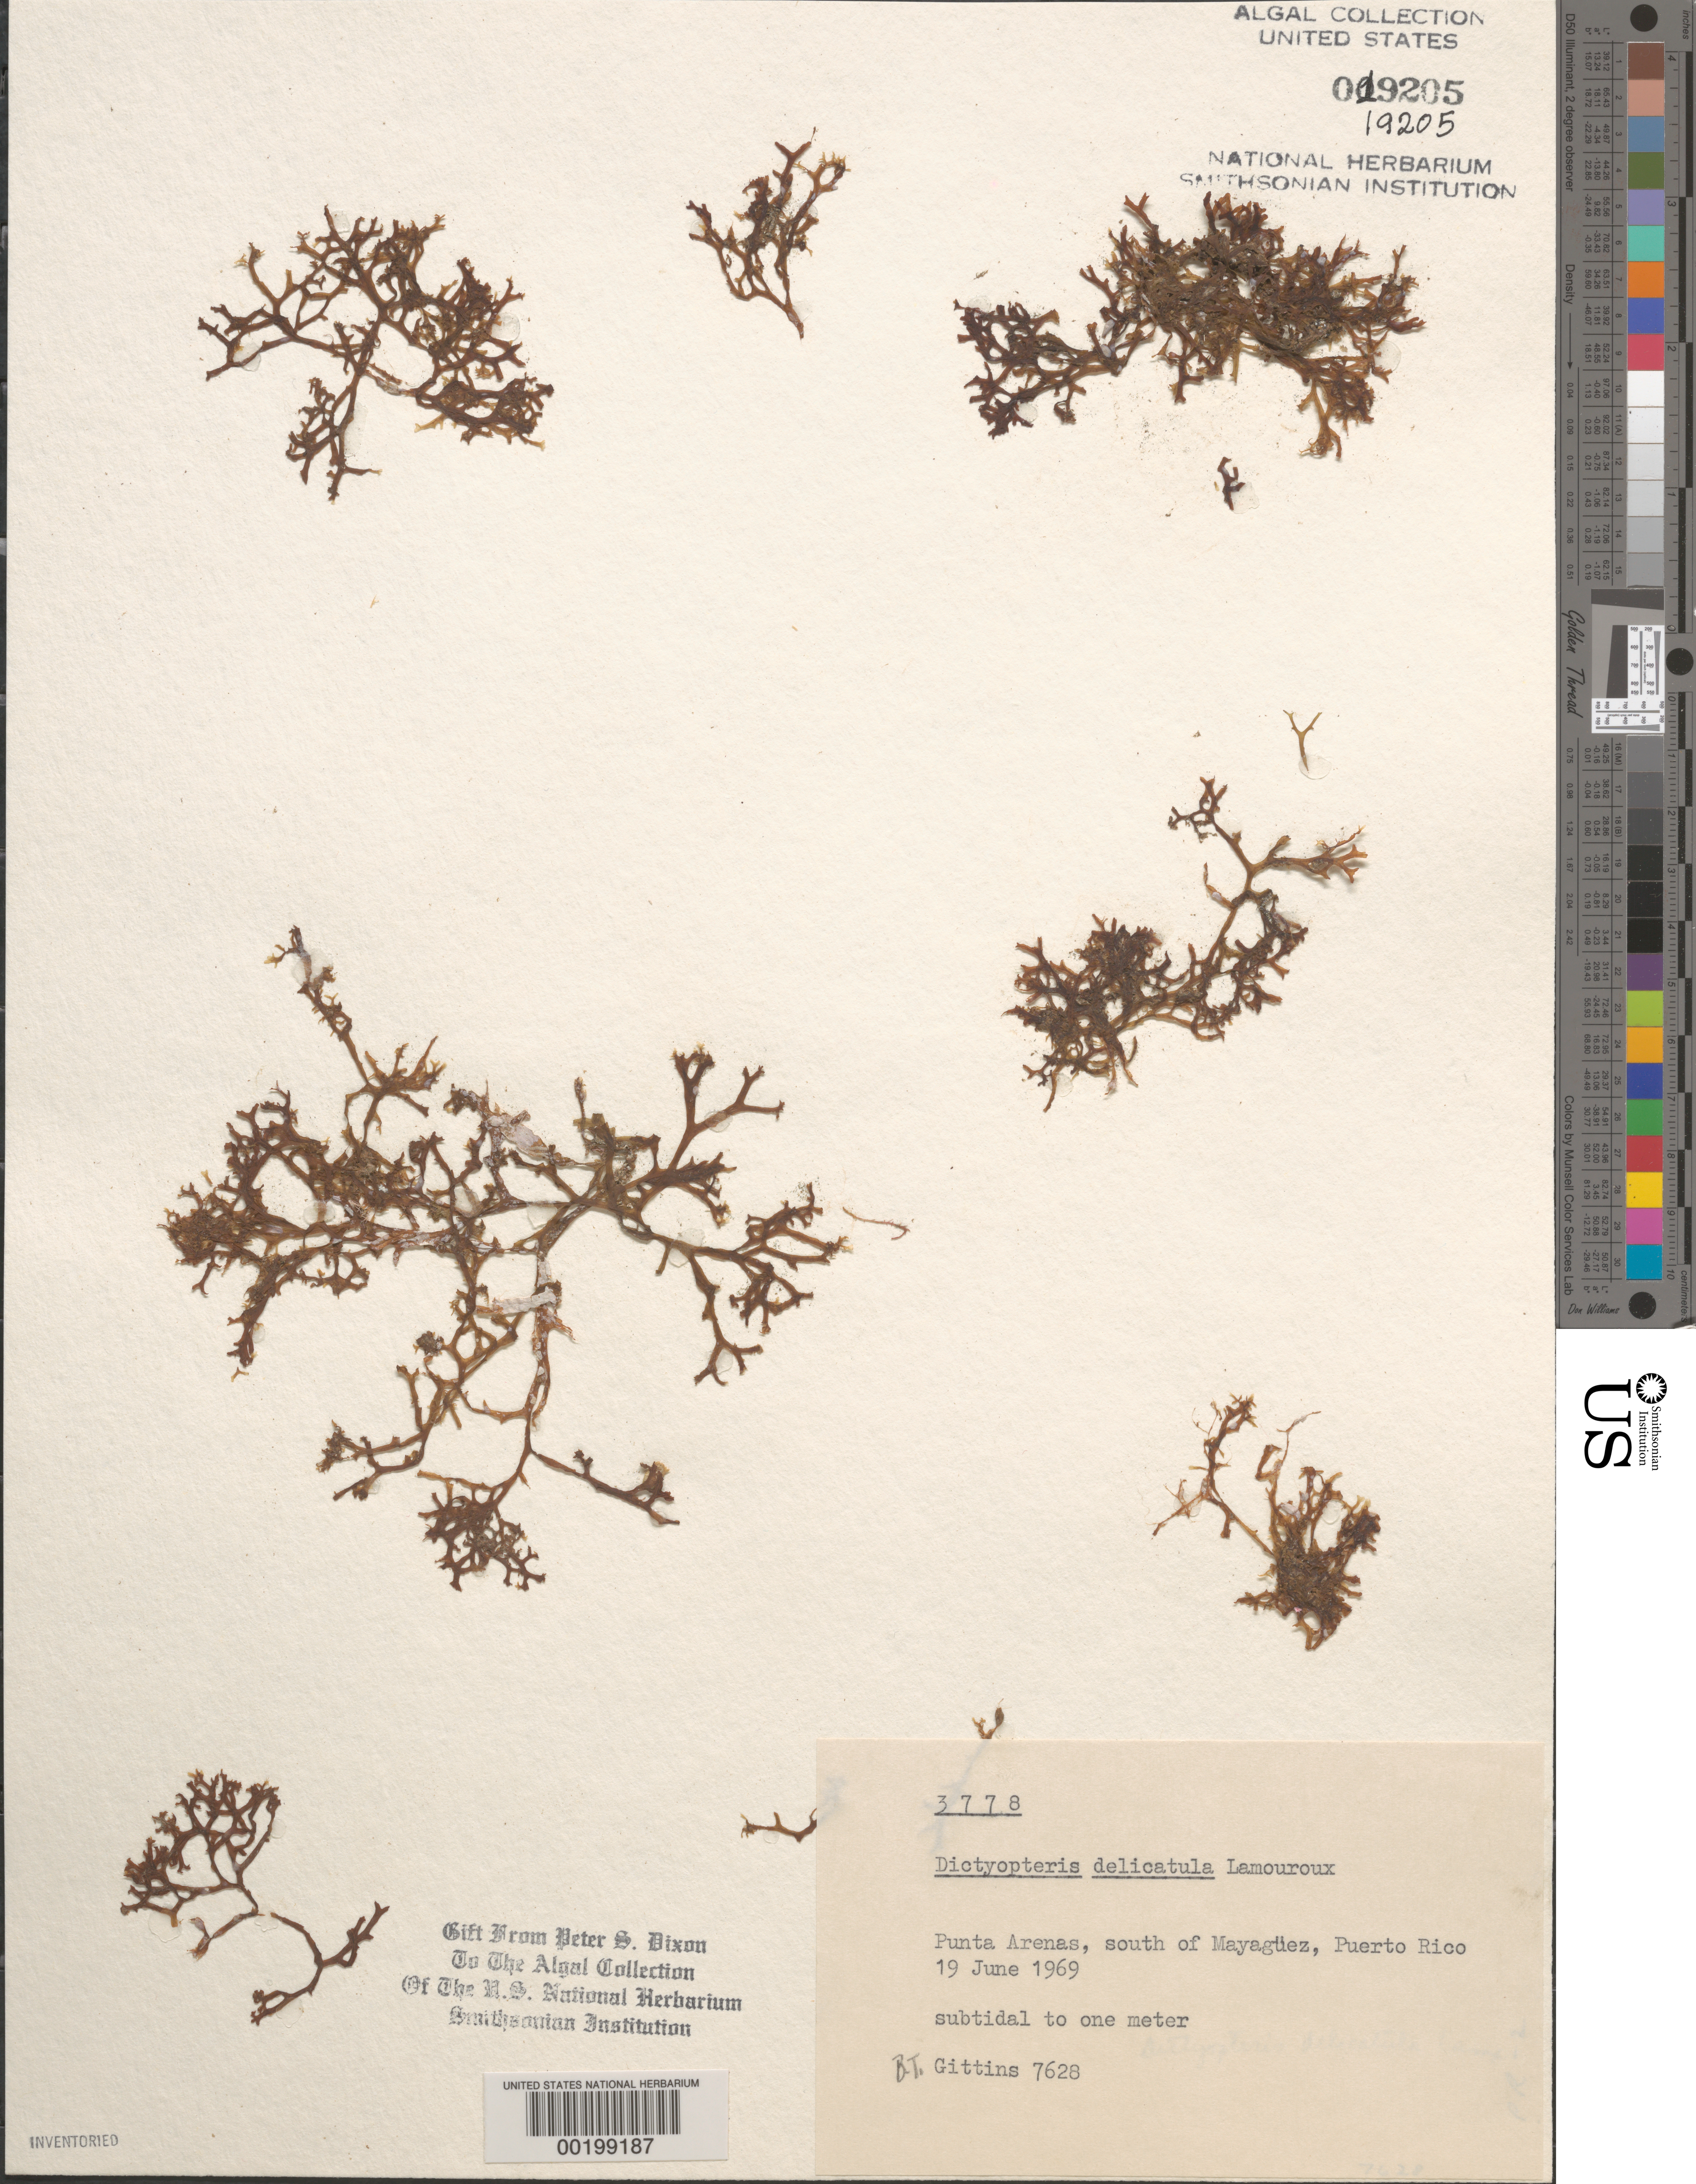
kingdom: Chromista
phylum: Ochrophyta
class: Phaeophyceae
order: Dictyotales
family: Dictyotaceae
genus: Dictyopteris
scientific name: Dictyopteris delicatula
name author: J.V.Lamouroux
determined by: Dixon, P. S.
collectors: B. Gittins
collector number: BTG 7628 & PSD 3778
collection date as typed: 19 Jun 1969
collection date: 1969-06-19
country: Puerto Rico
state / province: Mayaguez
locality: Punta arenas, south of mayaguez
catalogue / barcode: US 19205